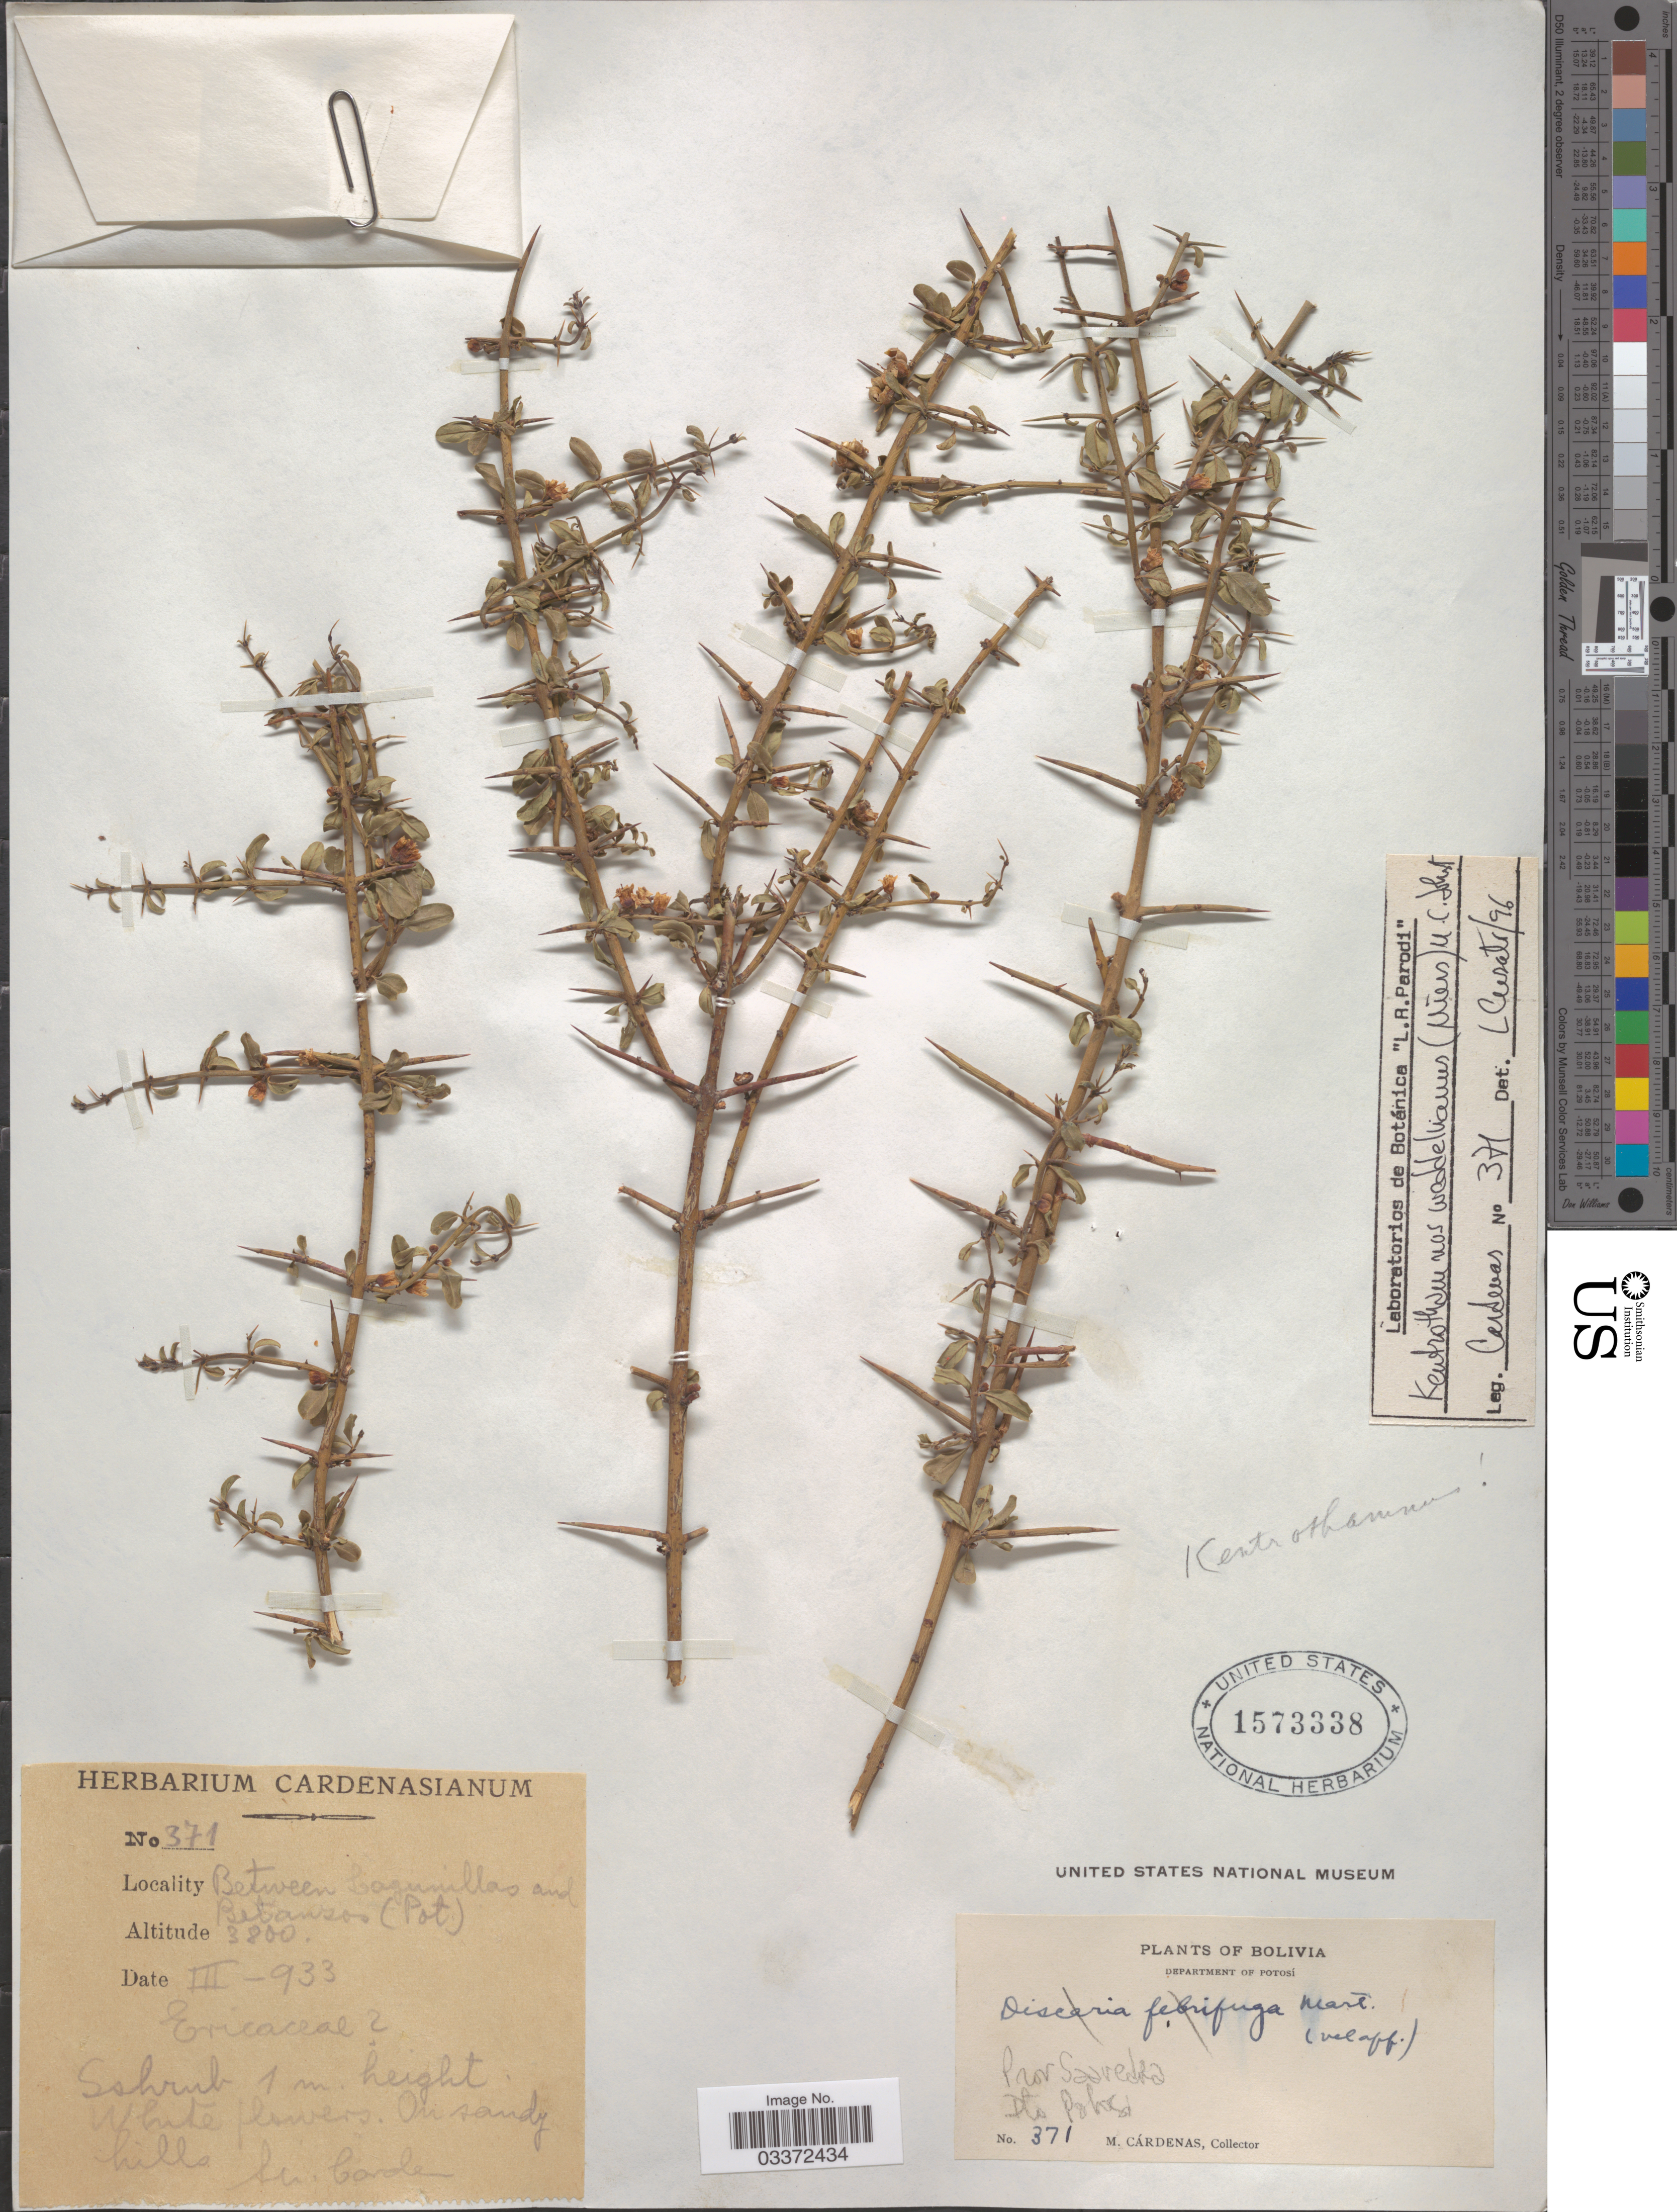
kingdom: Plantae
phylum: Tracheophyta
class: Magnoliopsida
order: Rosales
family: Rhamnaceae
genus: Kentrothamnus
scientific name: Kentrothamnus weddellianus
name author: (Miers) M.C. Johnst.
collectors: M. Cárdenas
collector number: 371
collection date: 1933-03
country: Bolivia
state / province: Potosi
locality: Department of Potosi, Between Lagunillas and Betanzos, Prov. Saavedra.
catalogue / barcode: US 1573338